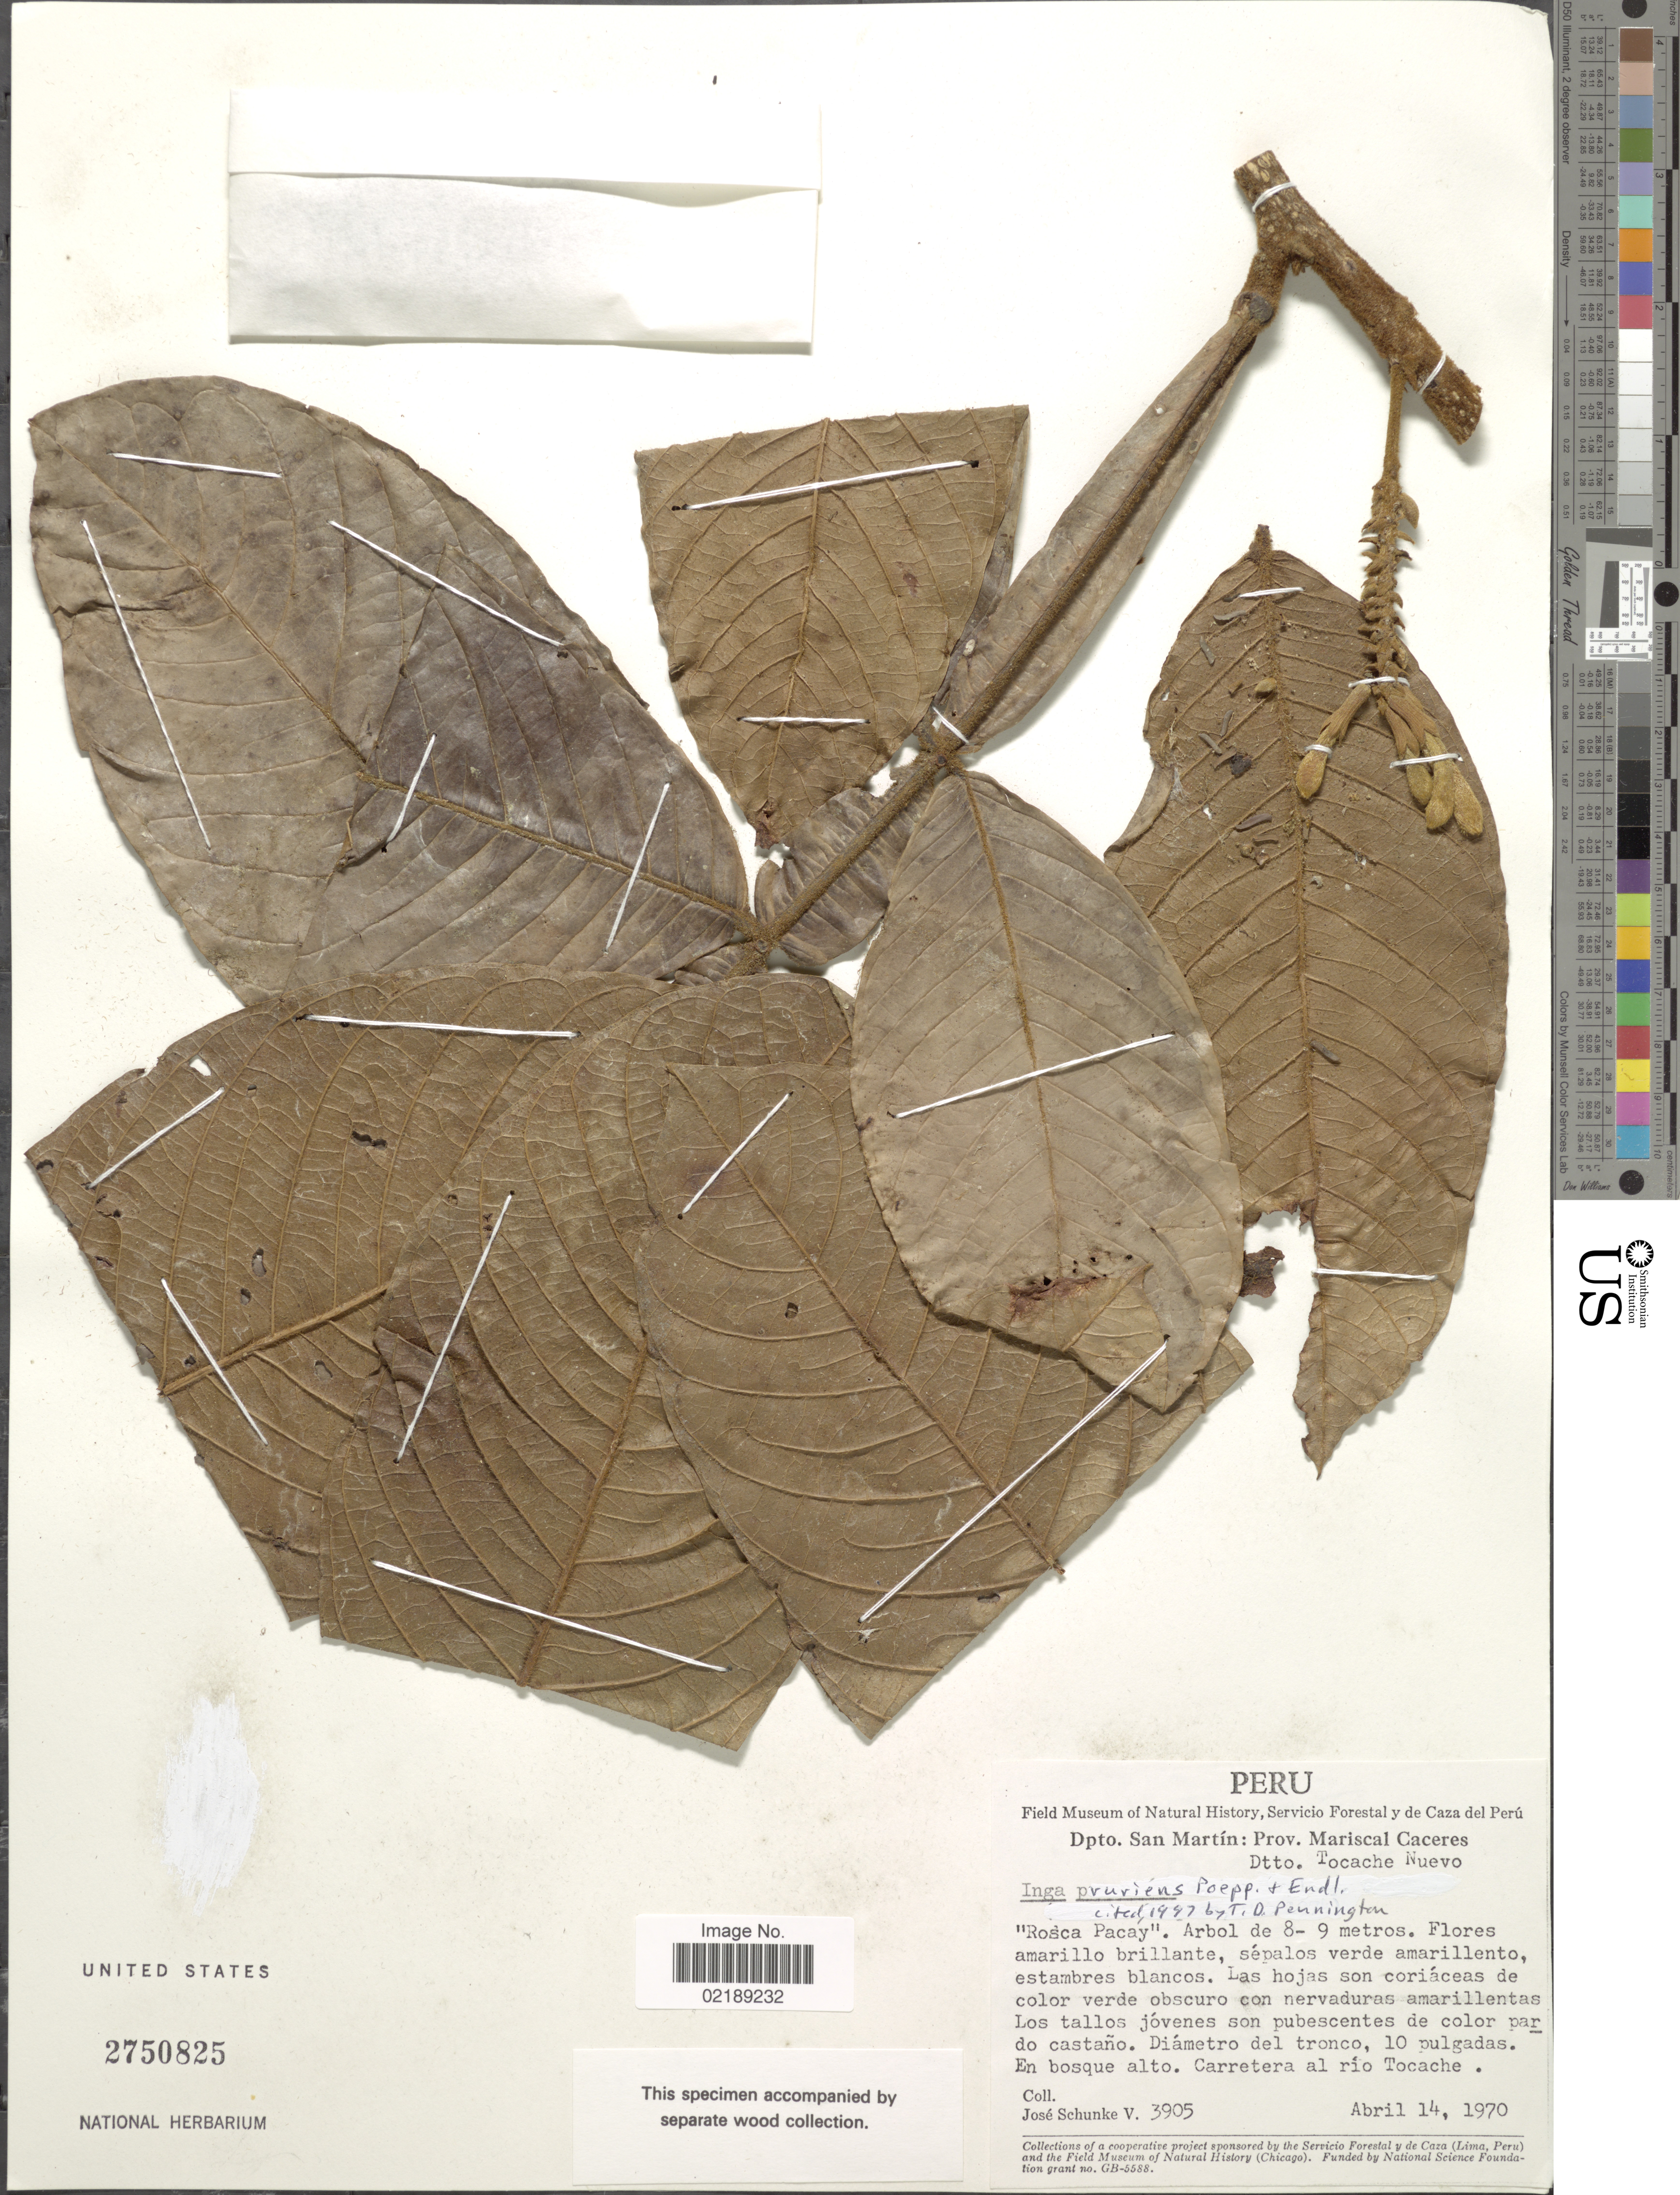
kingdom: Plantae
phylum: Tracheophyta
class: Magnoliopsida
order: Fabales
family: Fabaceae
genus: Inga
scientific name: Inga pruriens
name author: Poepp.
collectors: J. Schunke Vigo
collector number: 3905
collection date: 1970-04-14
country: Peru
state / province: San Martín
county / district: Mariscal Cáceres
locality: Dtto. Tocache Nuevo, Carretera al rio Tocache.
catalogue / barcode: US 2750825